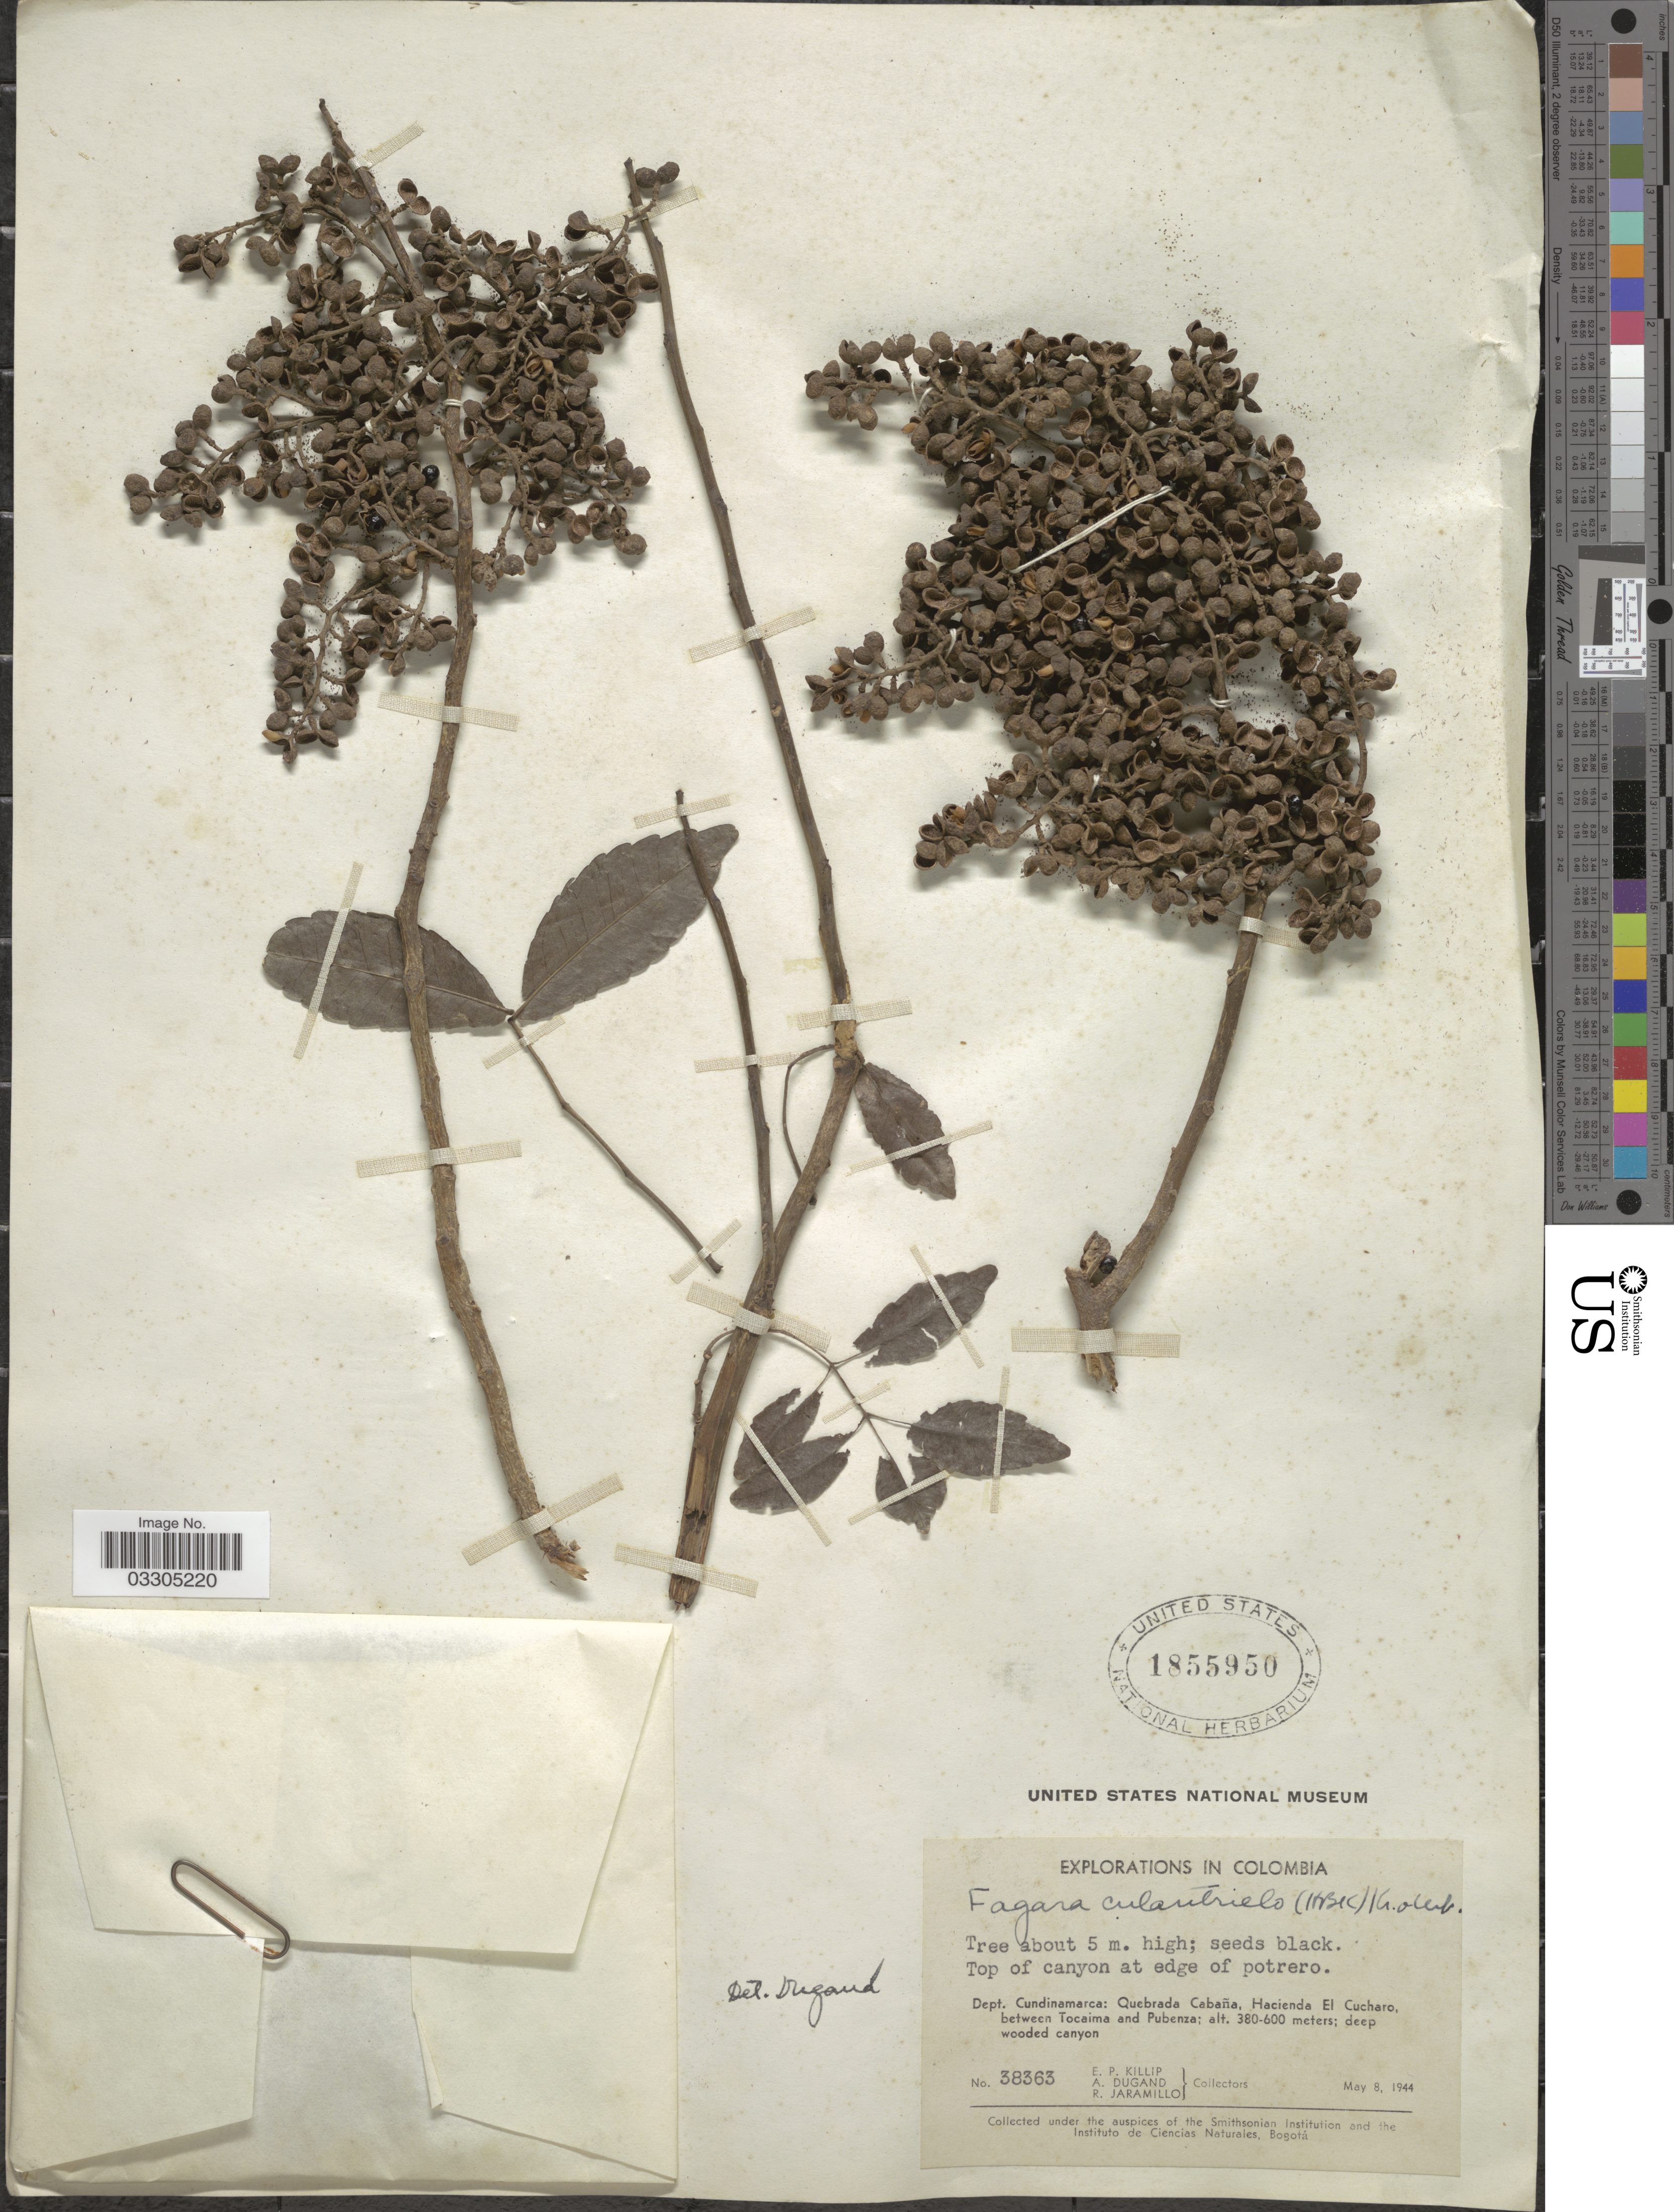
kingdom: Plantae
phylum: Tracheophyta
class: Magnoliopsida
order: Sapindales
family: Rutaceae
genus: Zanthoxylum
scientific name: Zanthoxylum culantrillo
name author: Kunth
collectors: E. P. Killip, A. Dugand & R. Jaramillo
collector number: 38363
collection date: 1944-05-08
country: Colombia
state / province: Cundinamarca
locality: Dept. Cundinamarca: Quebrada Cabaña, Hacienda El Cucharo, between Tocaima and Pubenza.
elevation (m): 380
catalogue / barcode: US 1855950